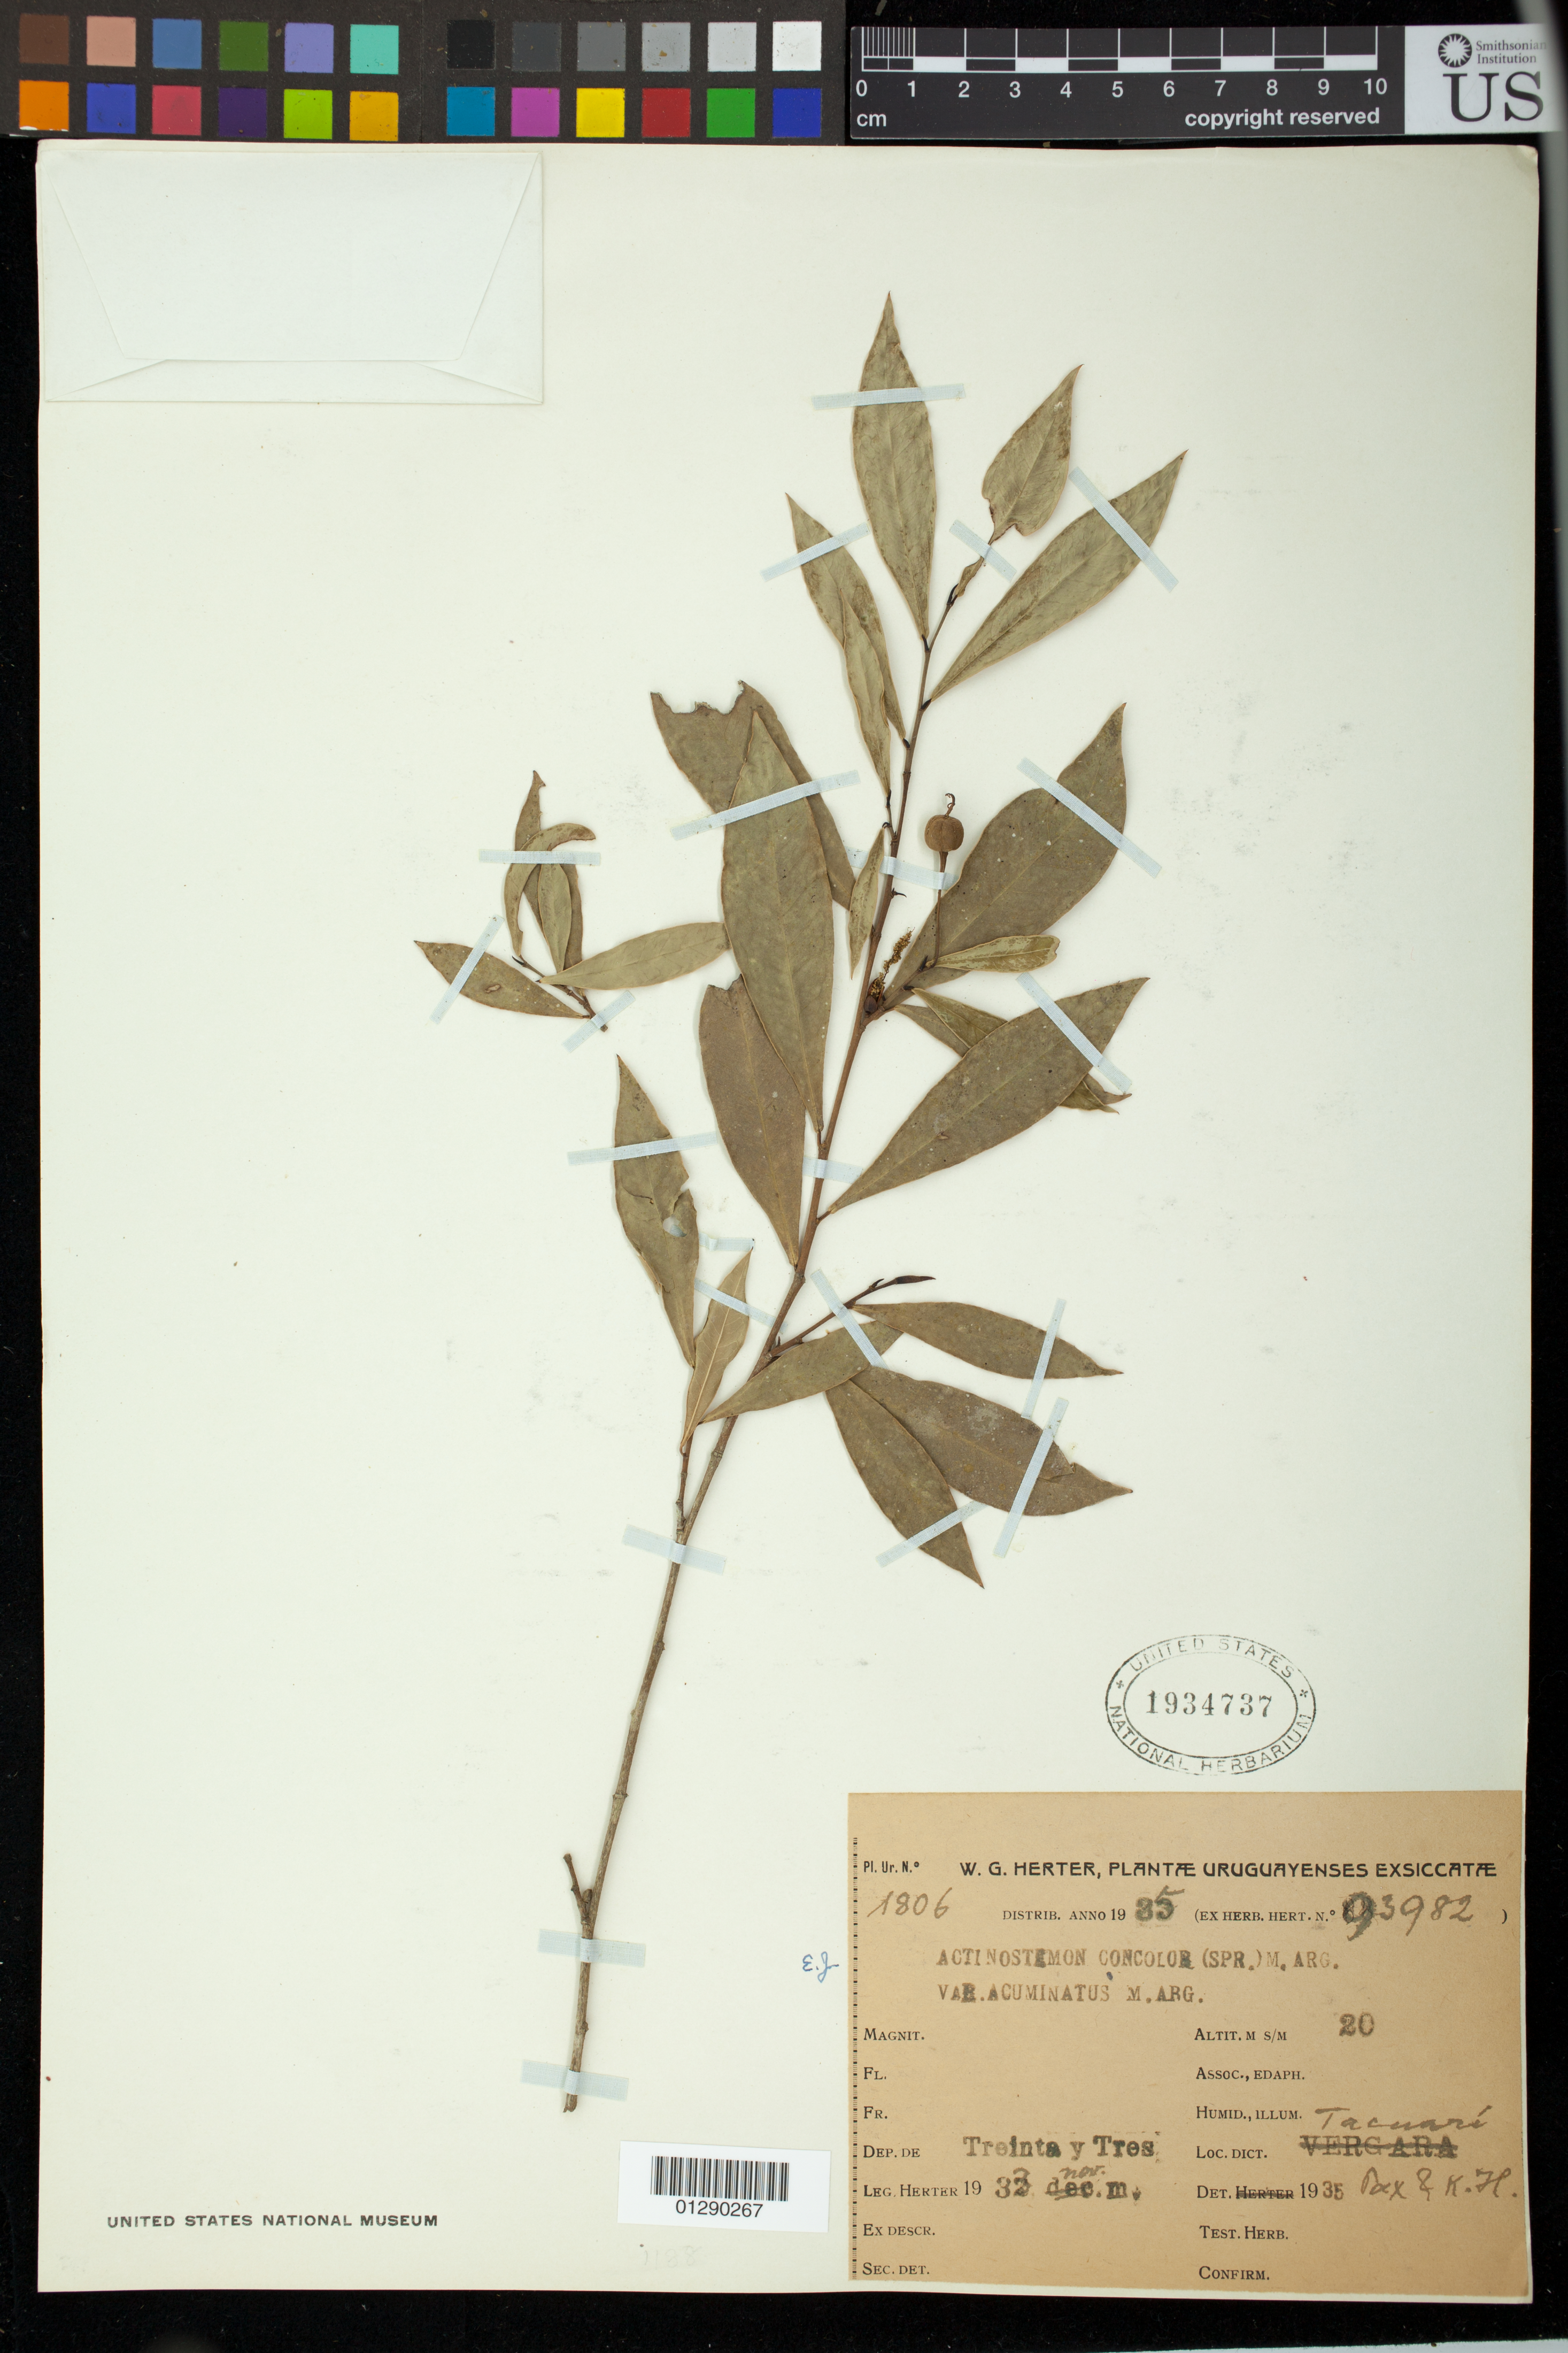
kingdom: Plantae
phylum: Tracheophyta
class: Magnoliopsida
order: Malpighiales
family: Euphorbiaceae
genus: Actinostemon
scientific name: Actinostemon concolor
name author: (Spreng.) Müll. Arg.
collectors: W. G. Herter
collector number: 93982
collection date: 1935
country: Uruguay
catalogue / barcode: US 1934737